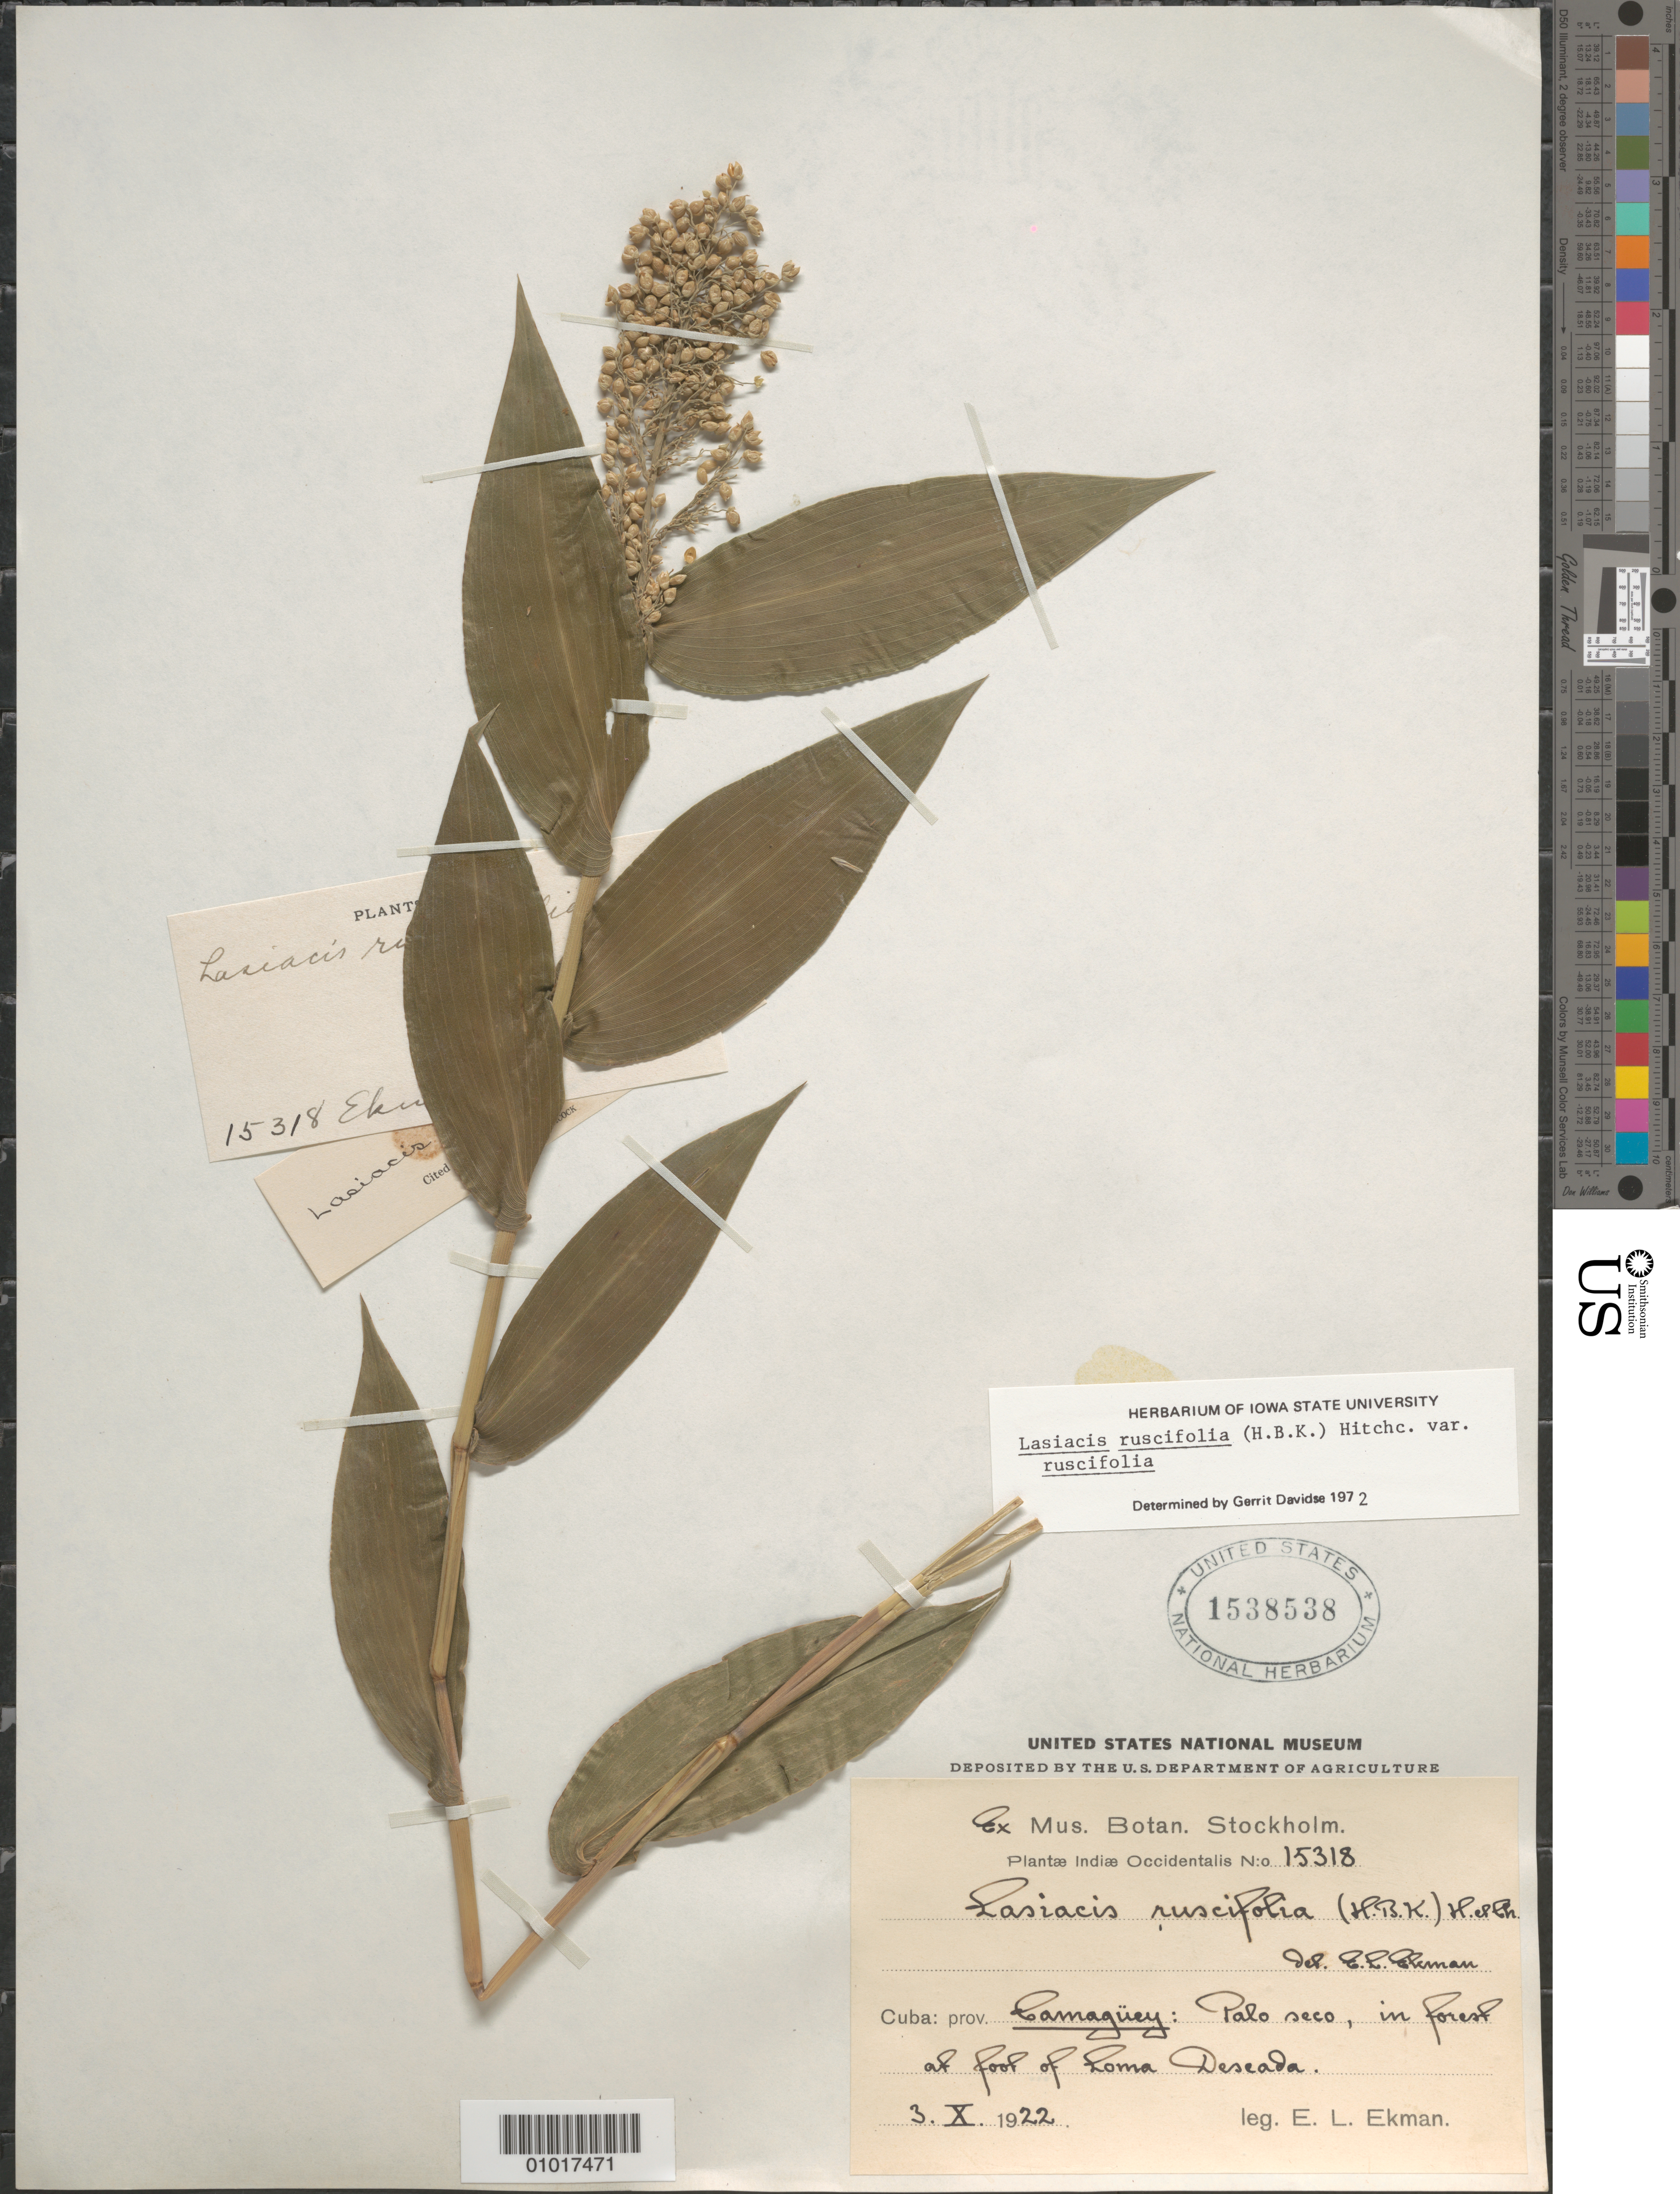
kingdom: Plantae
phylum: Tracheophyta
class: Liliopsida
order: Poales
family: Poaceae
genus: Lasiacis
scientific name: Lasiacis ruscifolia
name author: (Kunth) Hitchc.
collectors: E. L. Ekman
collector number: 15318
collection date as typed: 03 Oct 1922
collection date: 1922-10-03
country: Cuba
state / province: Camagüey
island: Cuba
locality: Palo Seco, in forest at foot of Loma Deseada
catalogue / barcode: US 1538538